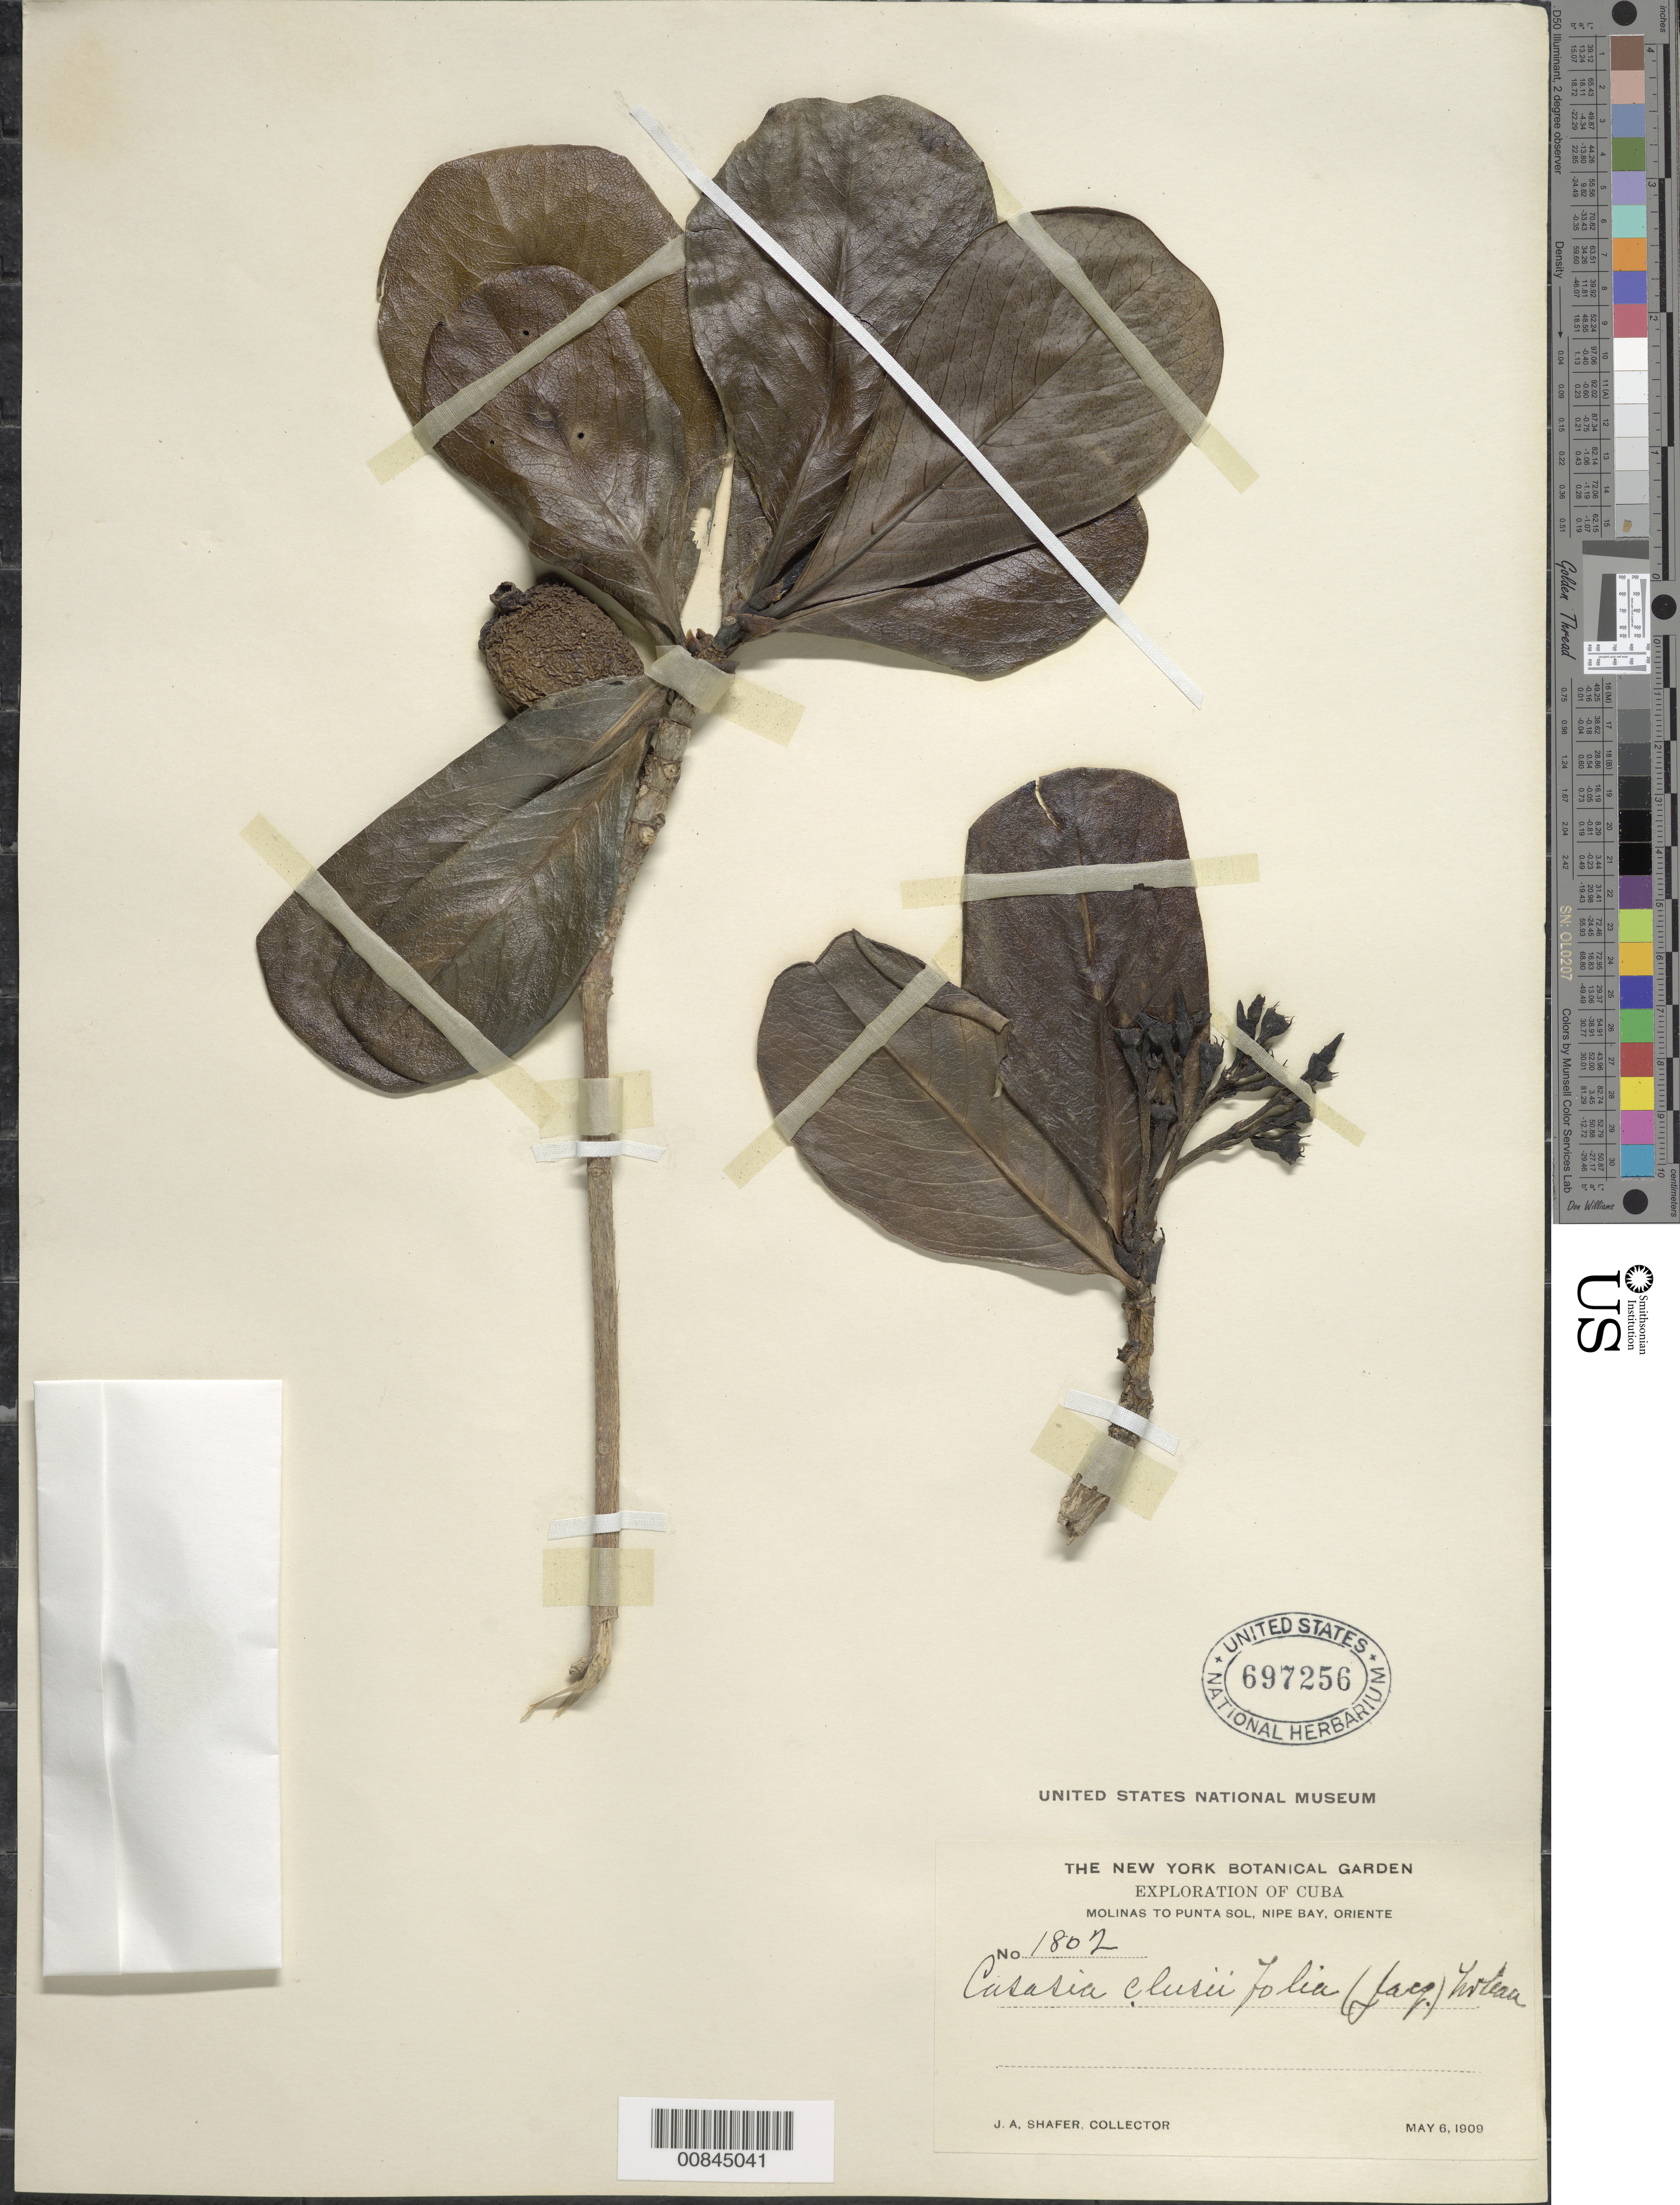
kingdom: Plantae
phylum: Tracheophyta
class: Magnoliopsida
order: Gentianales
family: Rubiaceae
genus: Casasia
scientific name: Casasia clusiifolia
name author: (Jacq.) Urb.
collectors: J. A. Shafer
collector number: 1802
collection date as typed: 06 May 1909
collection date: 1909-05-06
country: Cuba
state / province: Oriente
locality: Nipe Bay, Molinas to Punta Sol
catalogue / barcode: US 697256